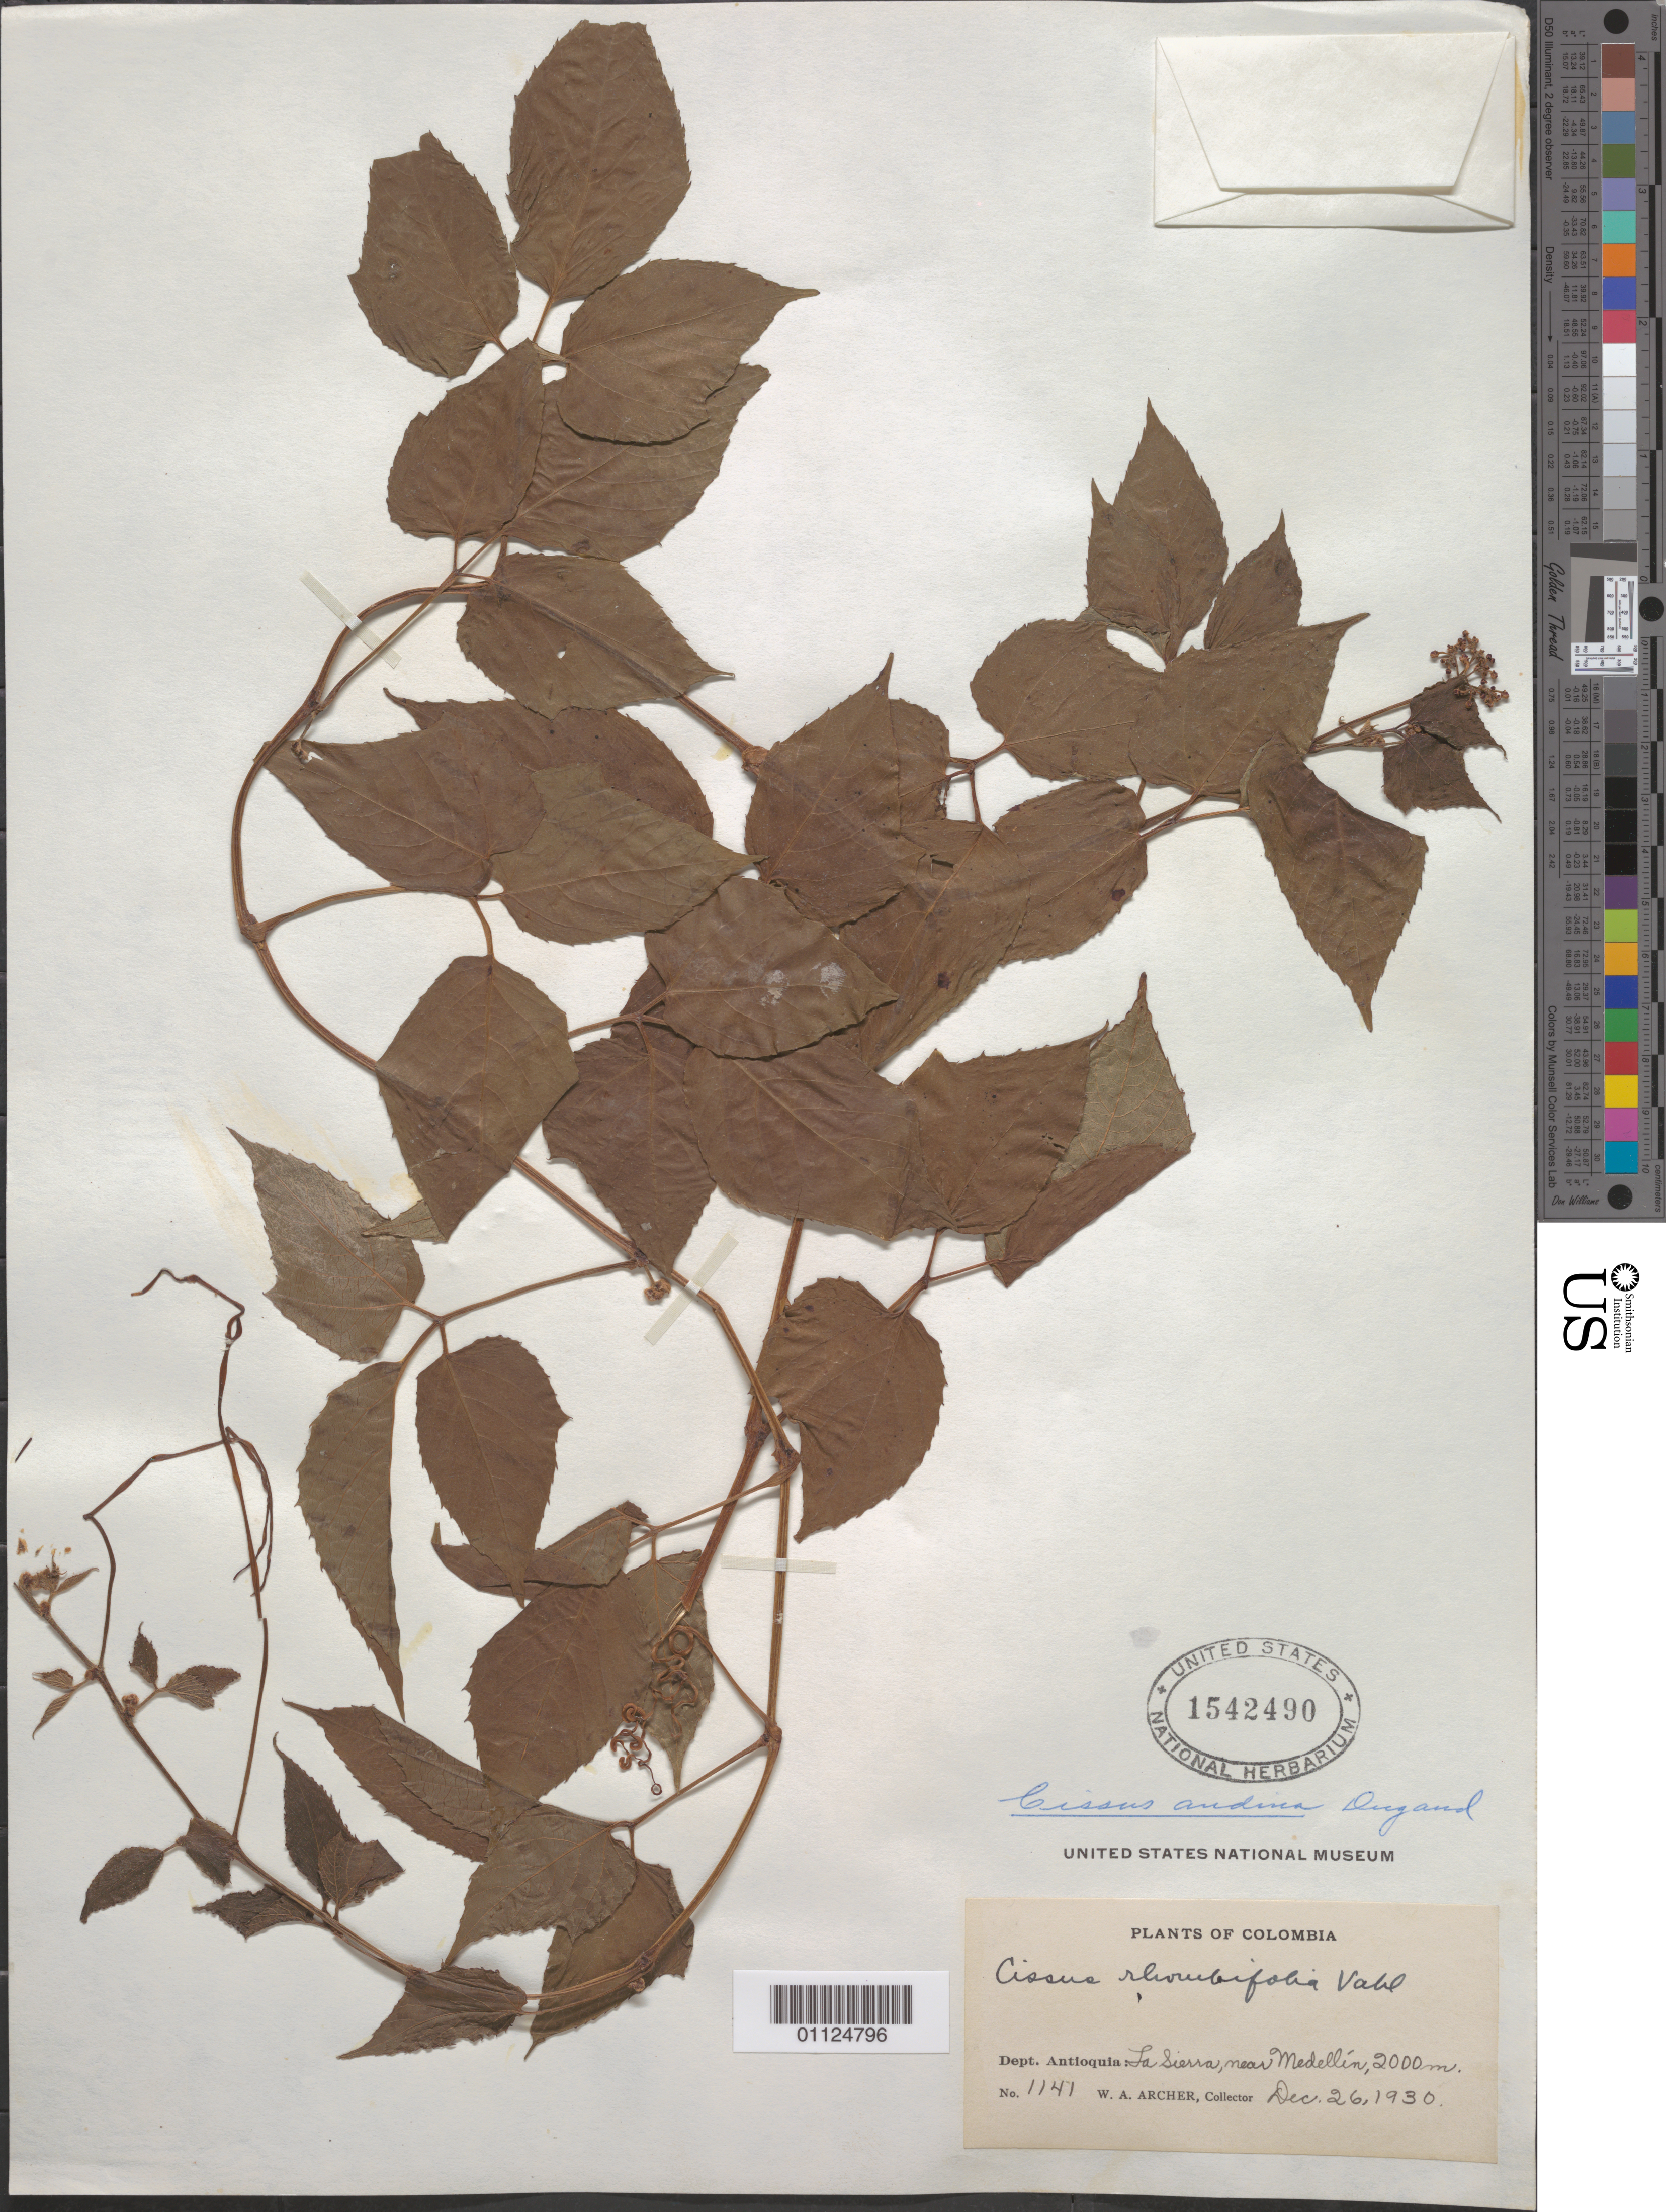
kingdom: Plantae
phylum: Tracheophyta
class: Magnoliopsida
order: Vitales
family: Vitaceae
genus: Cissus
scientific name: Cissus andina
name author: Dugand G.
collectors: W. A. Archer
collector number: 1141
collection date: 1930-12-26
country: Colombia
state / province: Antioquia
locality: La Sierra near Medellin.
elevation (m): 2000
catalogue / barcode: US 1542490